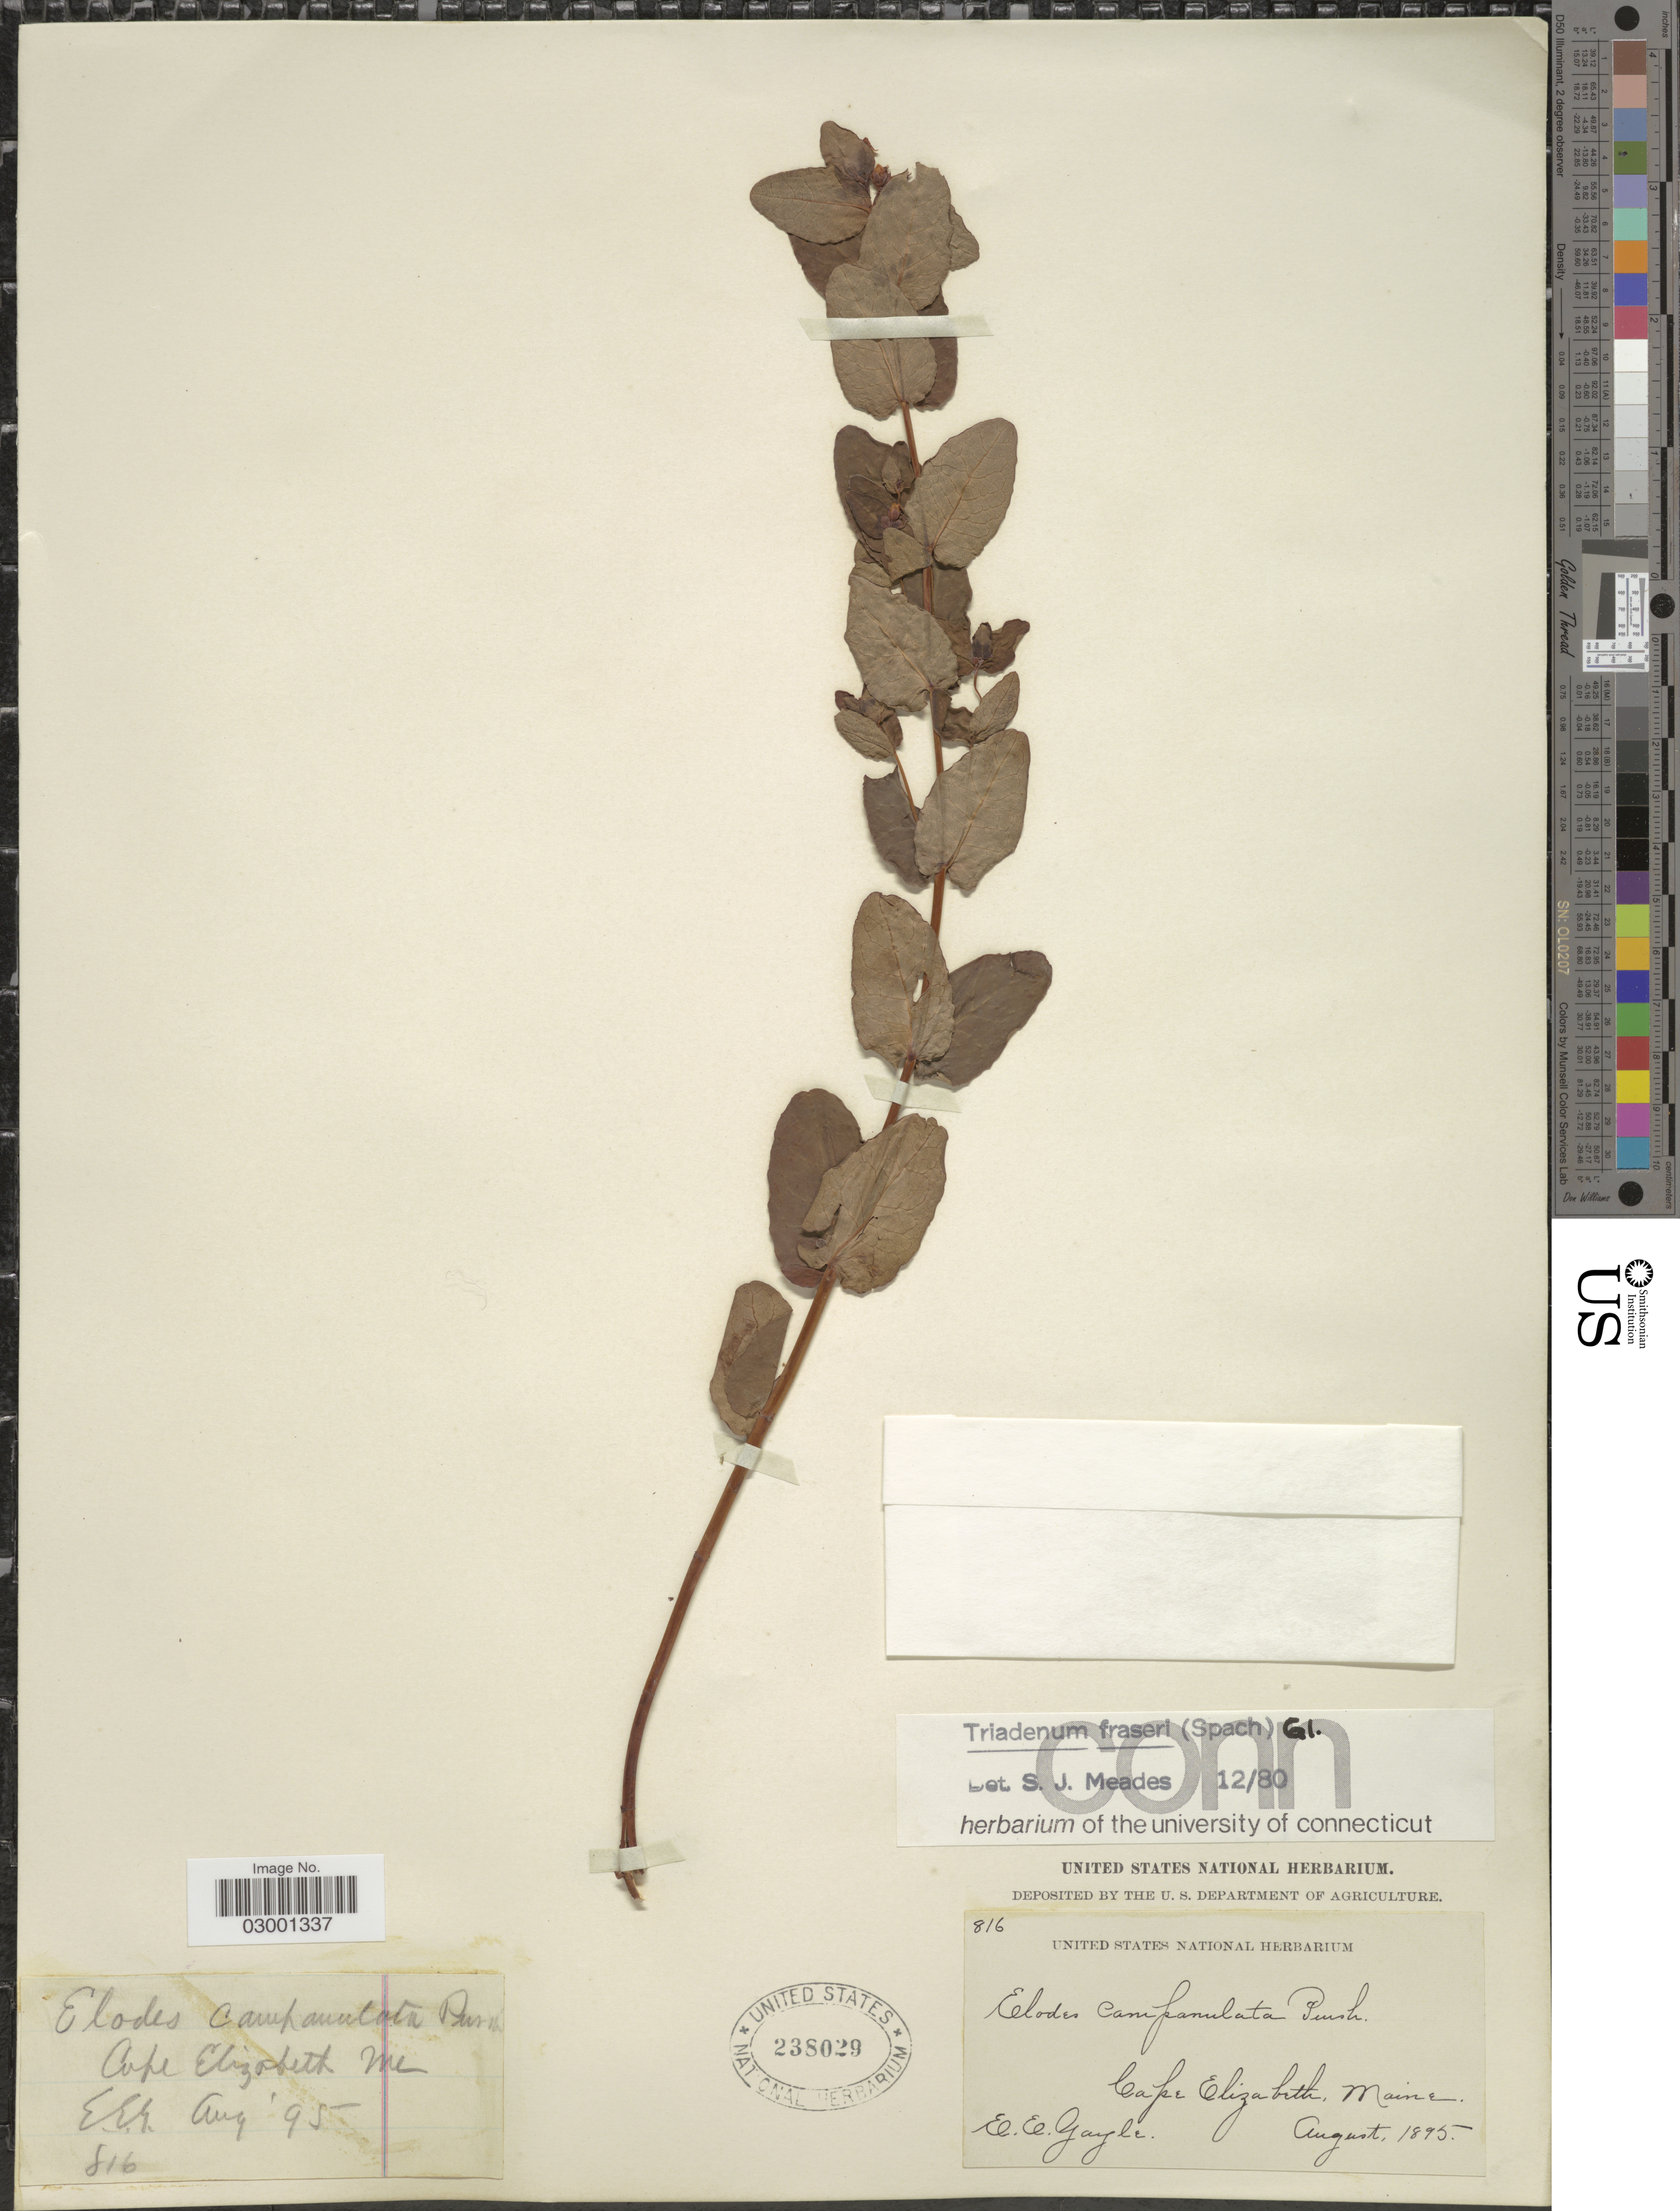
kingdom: Plantae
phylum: Tracheophyta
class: Magnoliopsida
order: Malpighiales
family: Hypericaceae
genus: Hypericum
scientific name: Hypericum fraseri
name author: Steud.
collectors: E. Gayle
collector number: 816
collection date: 1895-08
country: United States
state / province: Maine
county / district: Cumberland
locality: Cape Elizabeth.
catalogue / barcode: US 238029